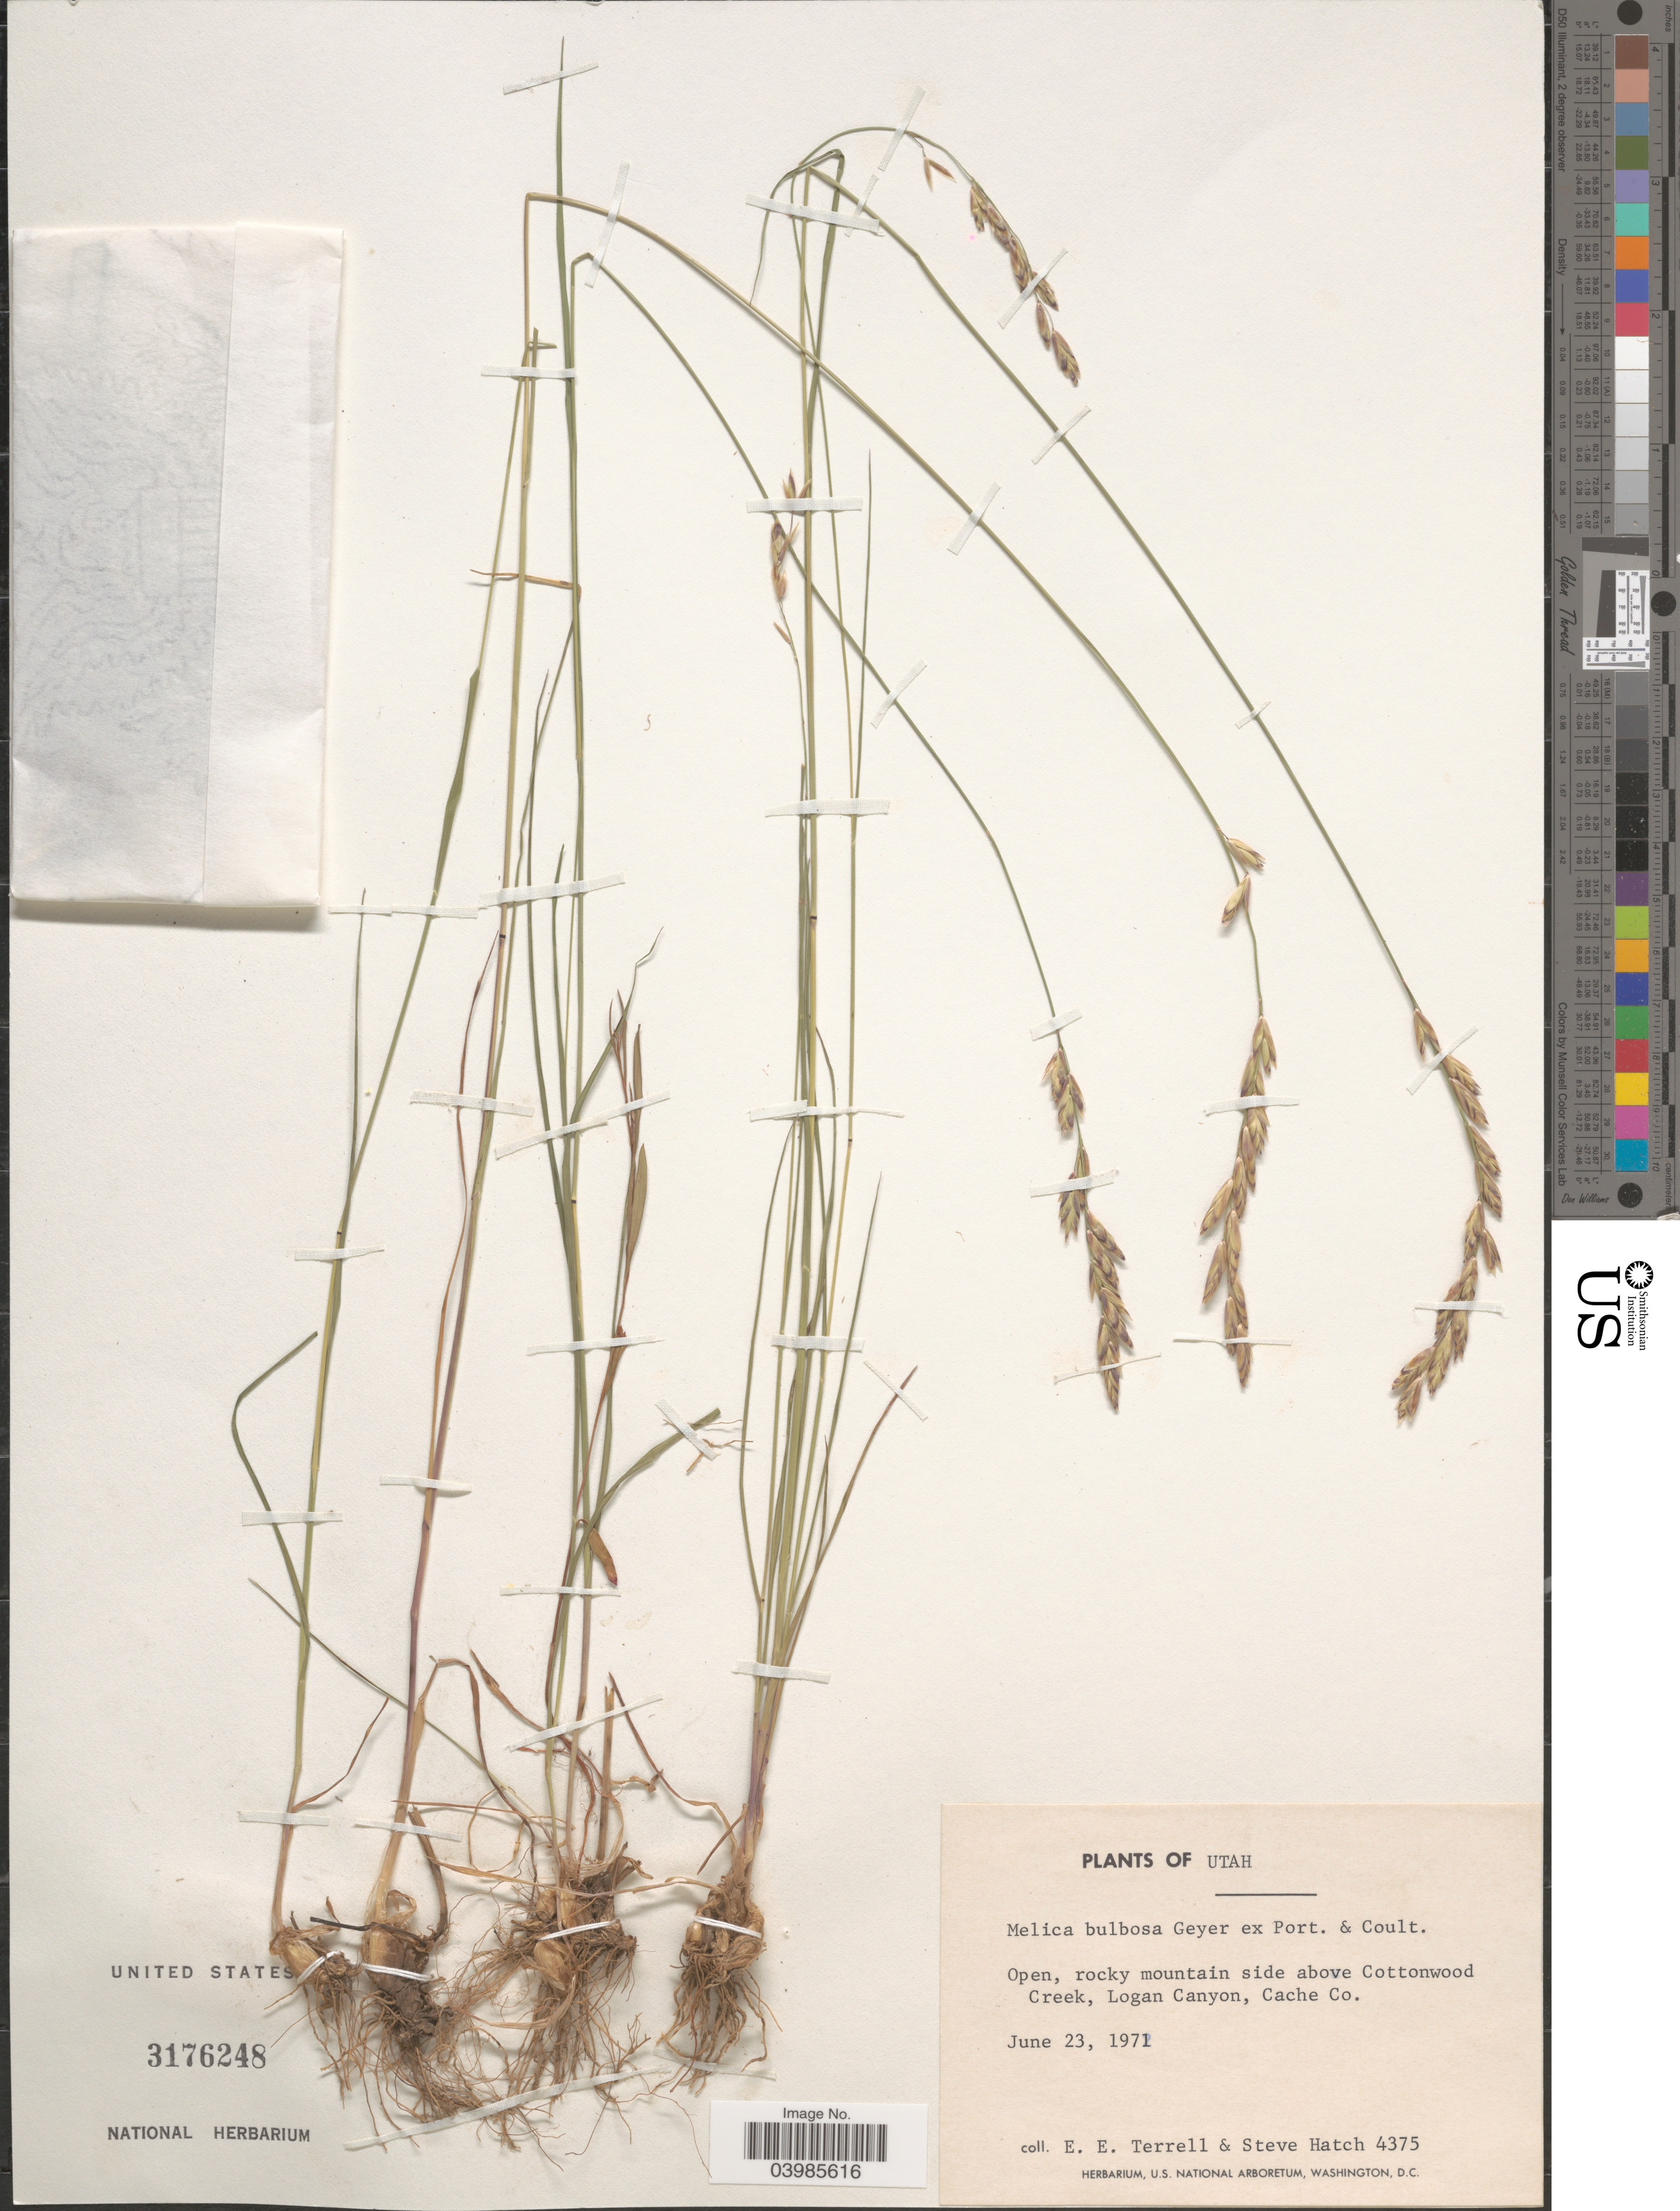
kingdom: Plantae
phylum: Tracheophyta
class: Liliopsida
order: Poales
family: Poaceae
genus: Melica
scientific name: Melica bulbosa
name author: Geyer ex Porter & J.M. Coult.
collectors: E. E. Terrell & S. Hatch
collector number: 4375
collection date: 1971-06-23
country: United States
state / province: Utah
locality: Mountain side above Cottonwood Creek, Logan Canyon, Cache Co.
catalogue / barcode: US 3176248